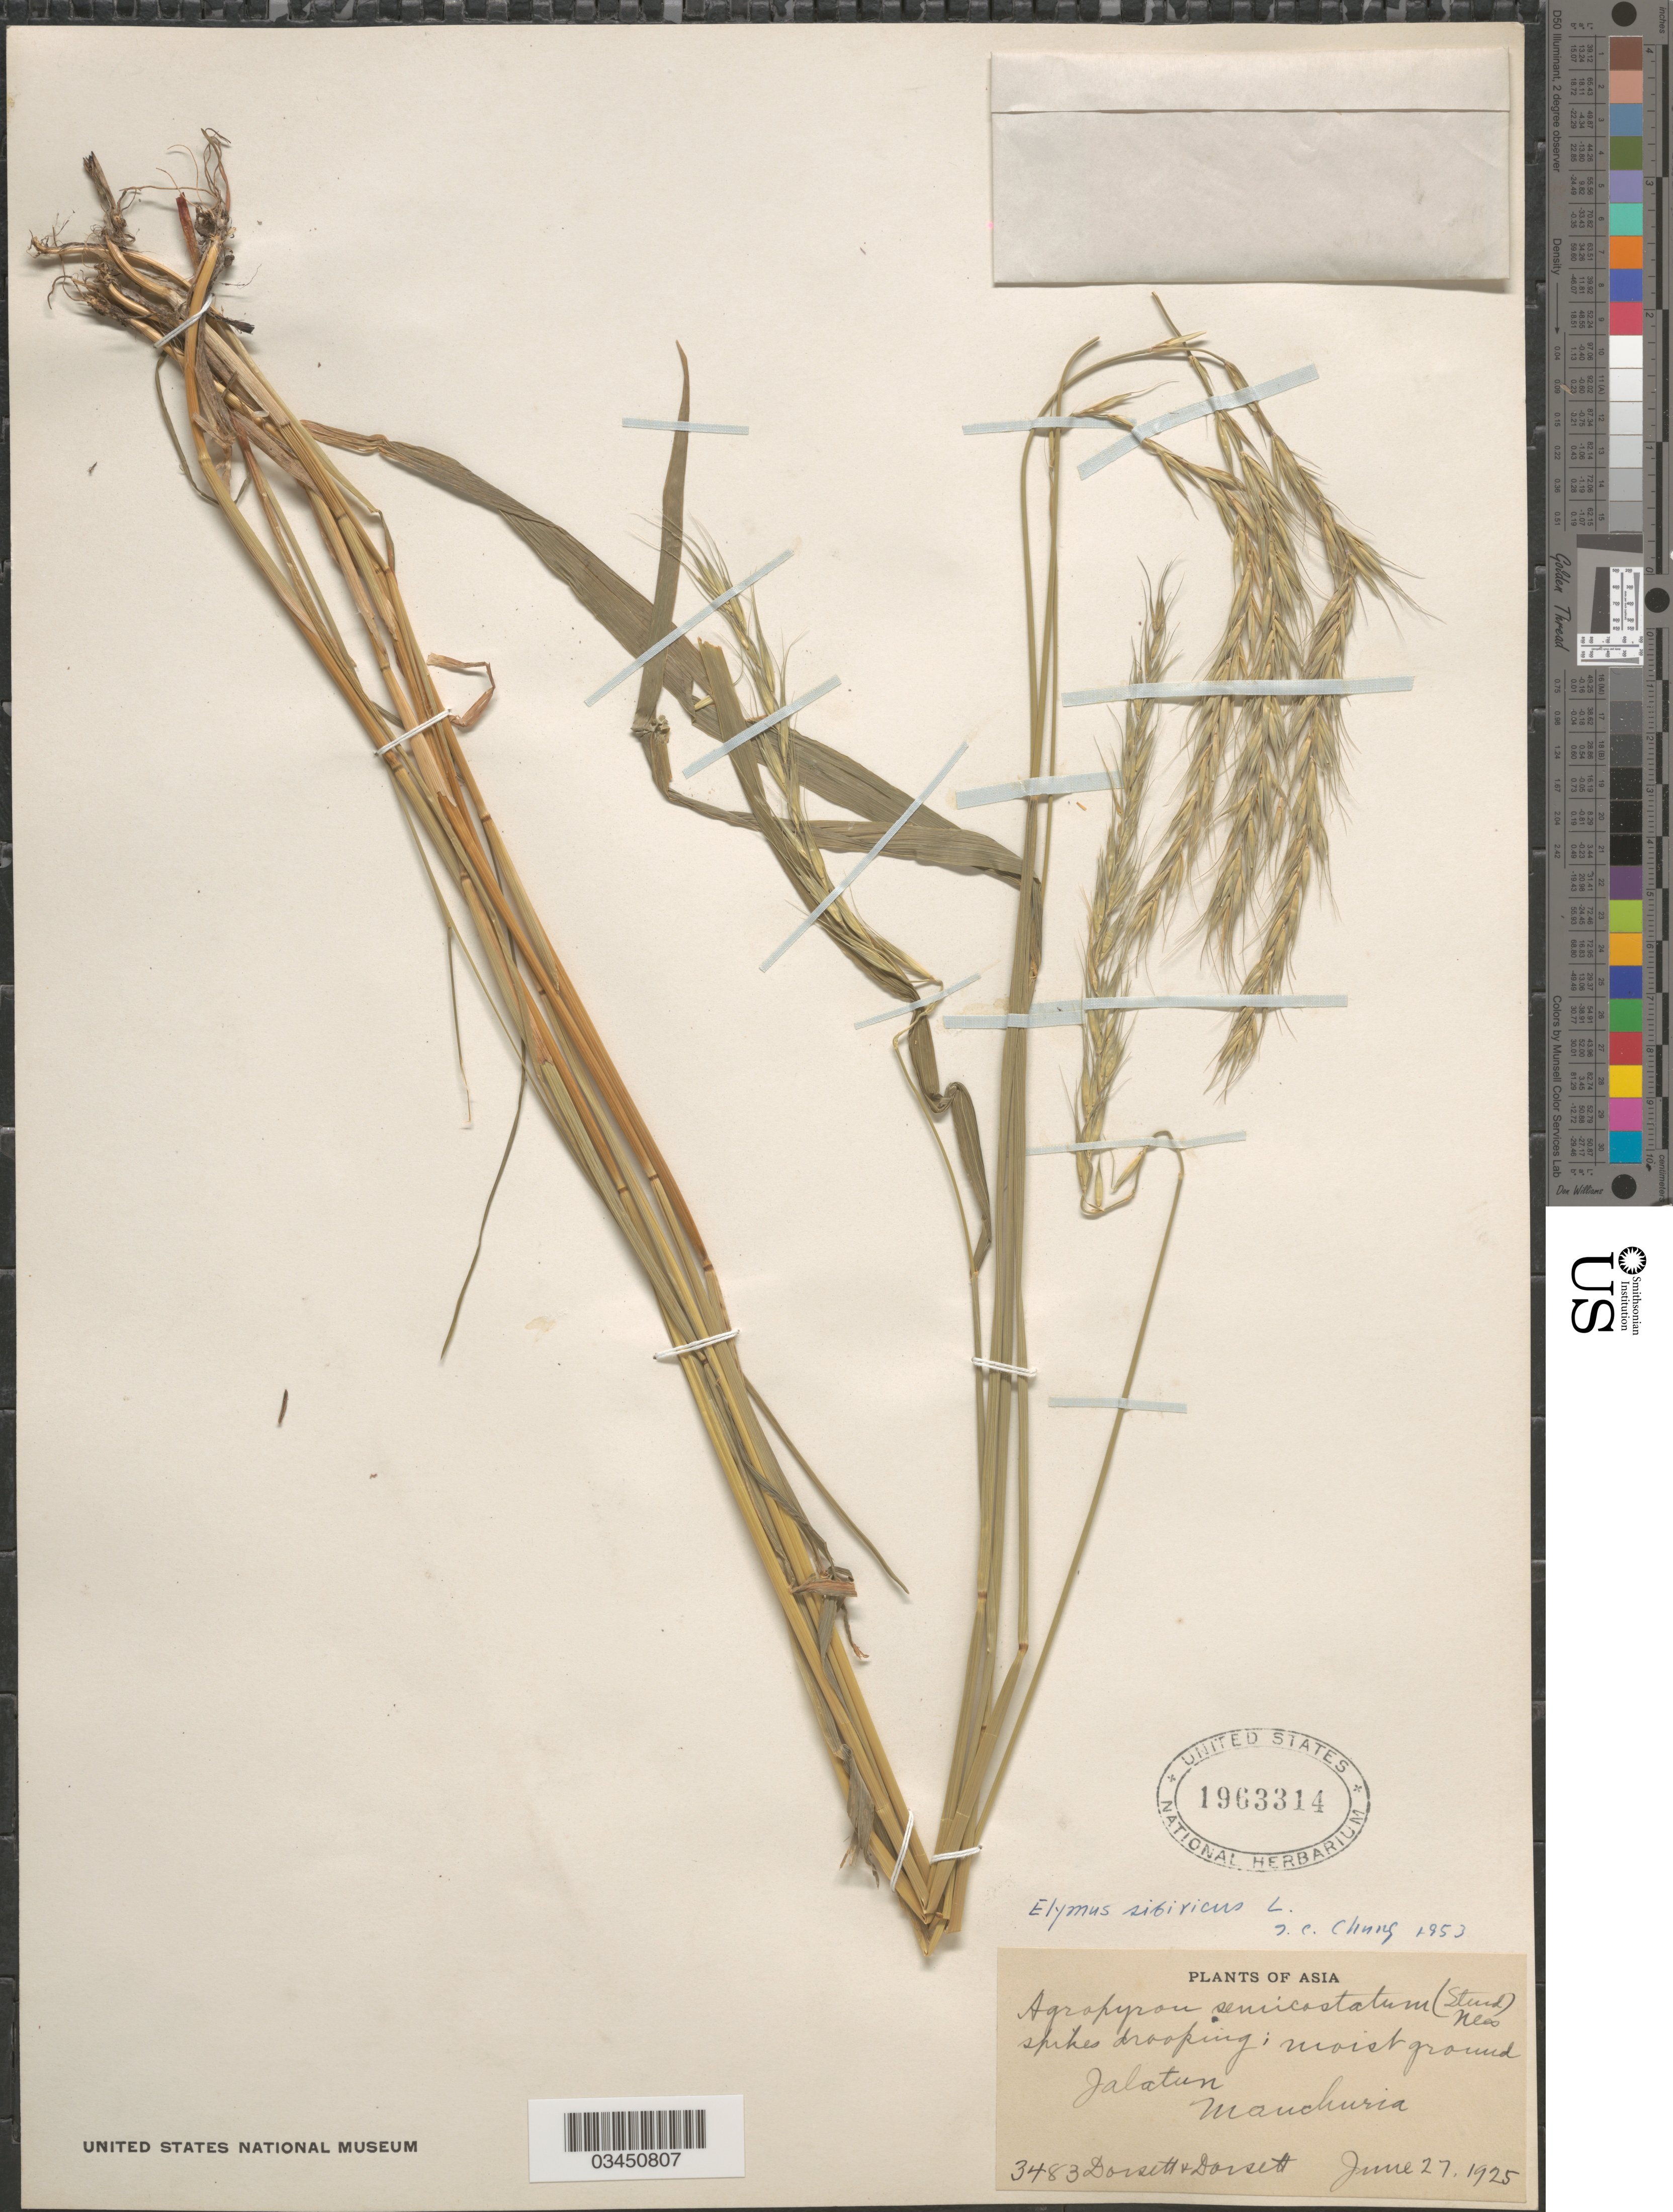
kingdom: Plantae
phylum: Tracheophyta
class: Liliopsida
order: Poales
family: Poaceae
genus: Elymus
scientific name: Elymus sibiricus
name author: L.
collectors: -- Dorsett & -- Dorsett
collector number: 3483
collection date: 1925-06-27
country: China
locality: Spikes drooping; moist ground. Jalatun. Manchuria. Asia.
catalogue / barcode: US 1963314